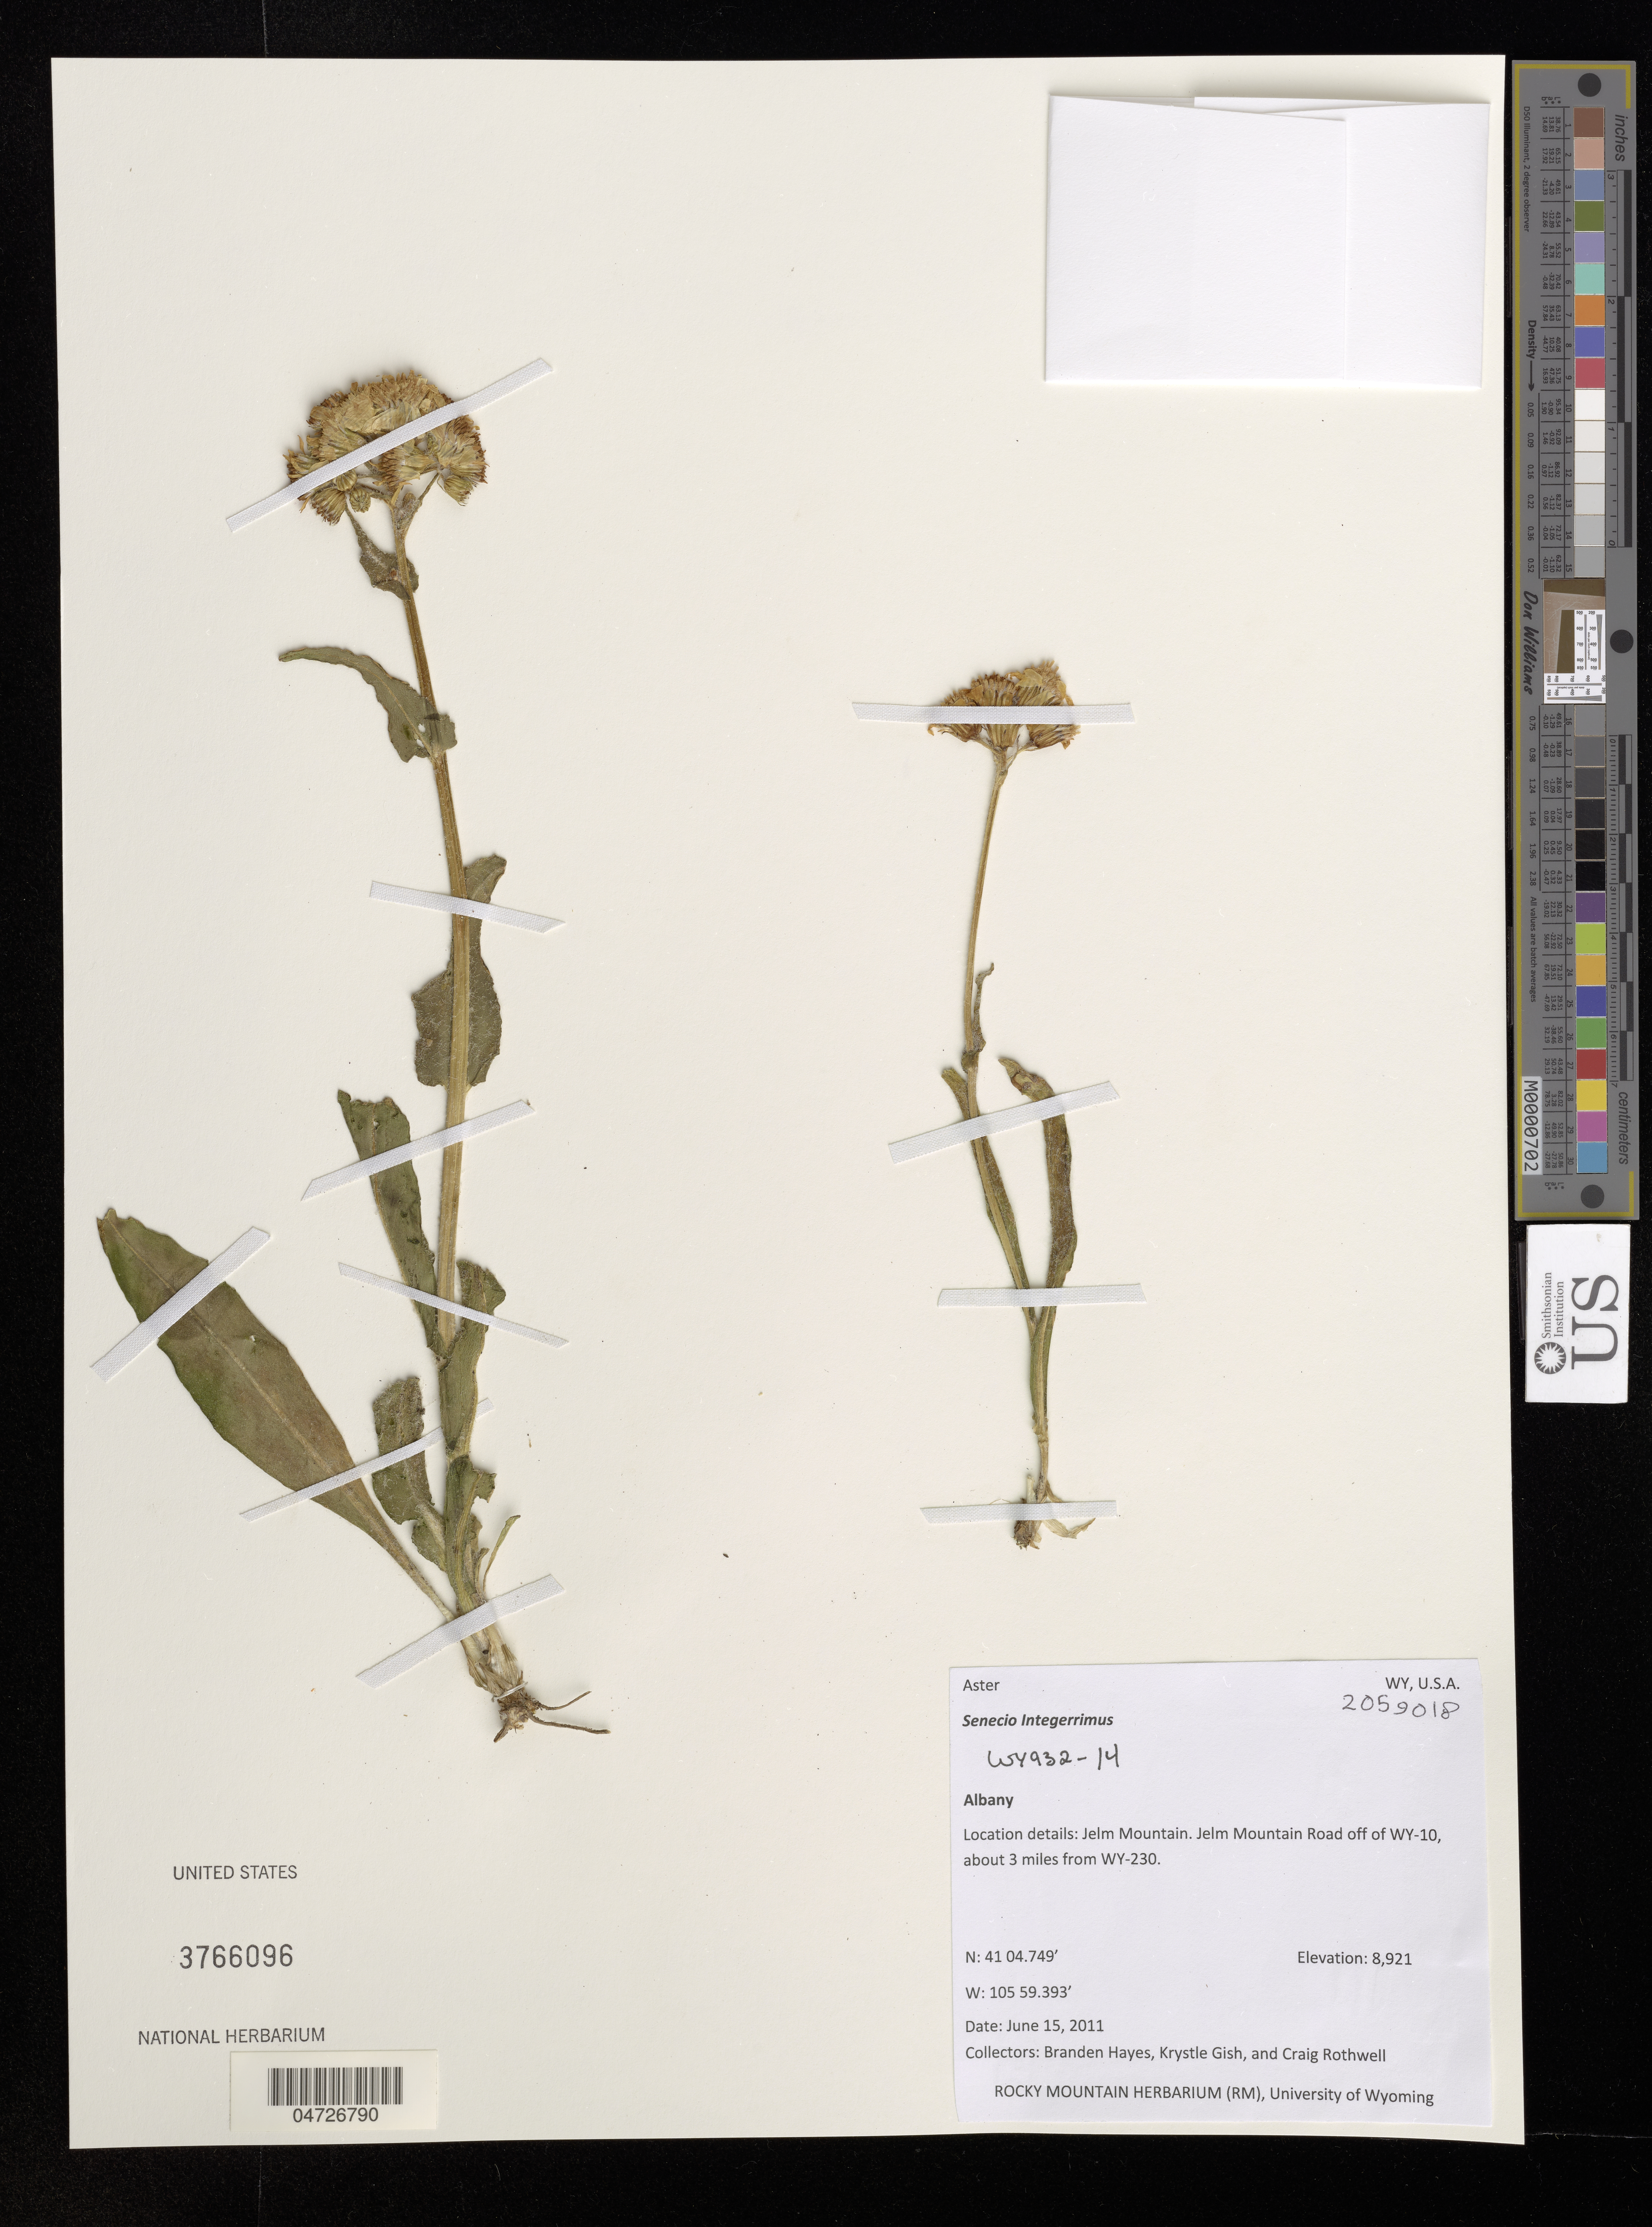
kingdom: Plantae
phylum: Tracheophyta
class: Magnoliopsida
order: Asterales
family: Asteraceae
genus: Senecio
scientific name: Senecio integerrimus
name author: Nutt.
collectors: B. Hayes, K. Gish & C. Rothwell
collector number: WY932-14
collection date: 2011-06-15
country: United States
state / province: Wyoming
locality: Albany. Jelm Mountain. Jelm Mountain Road off of WY-10, about 3 miles from WY-230.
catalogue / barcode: US 3766096